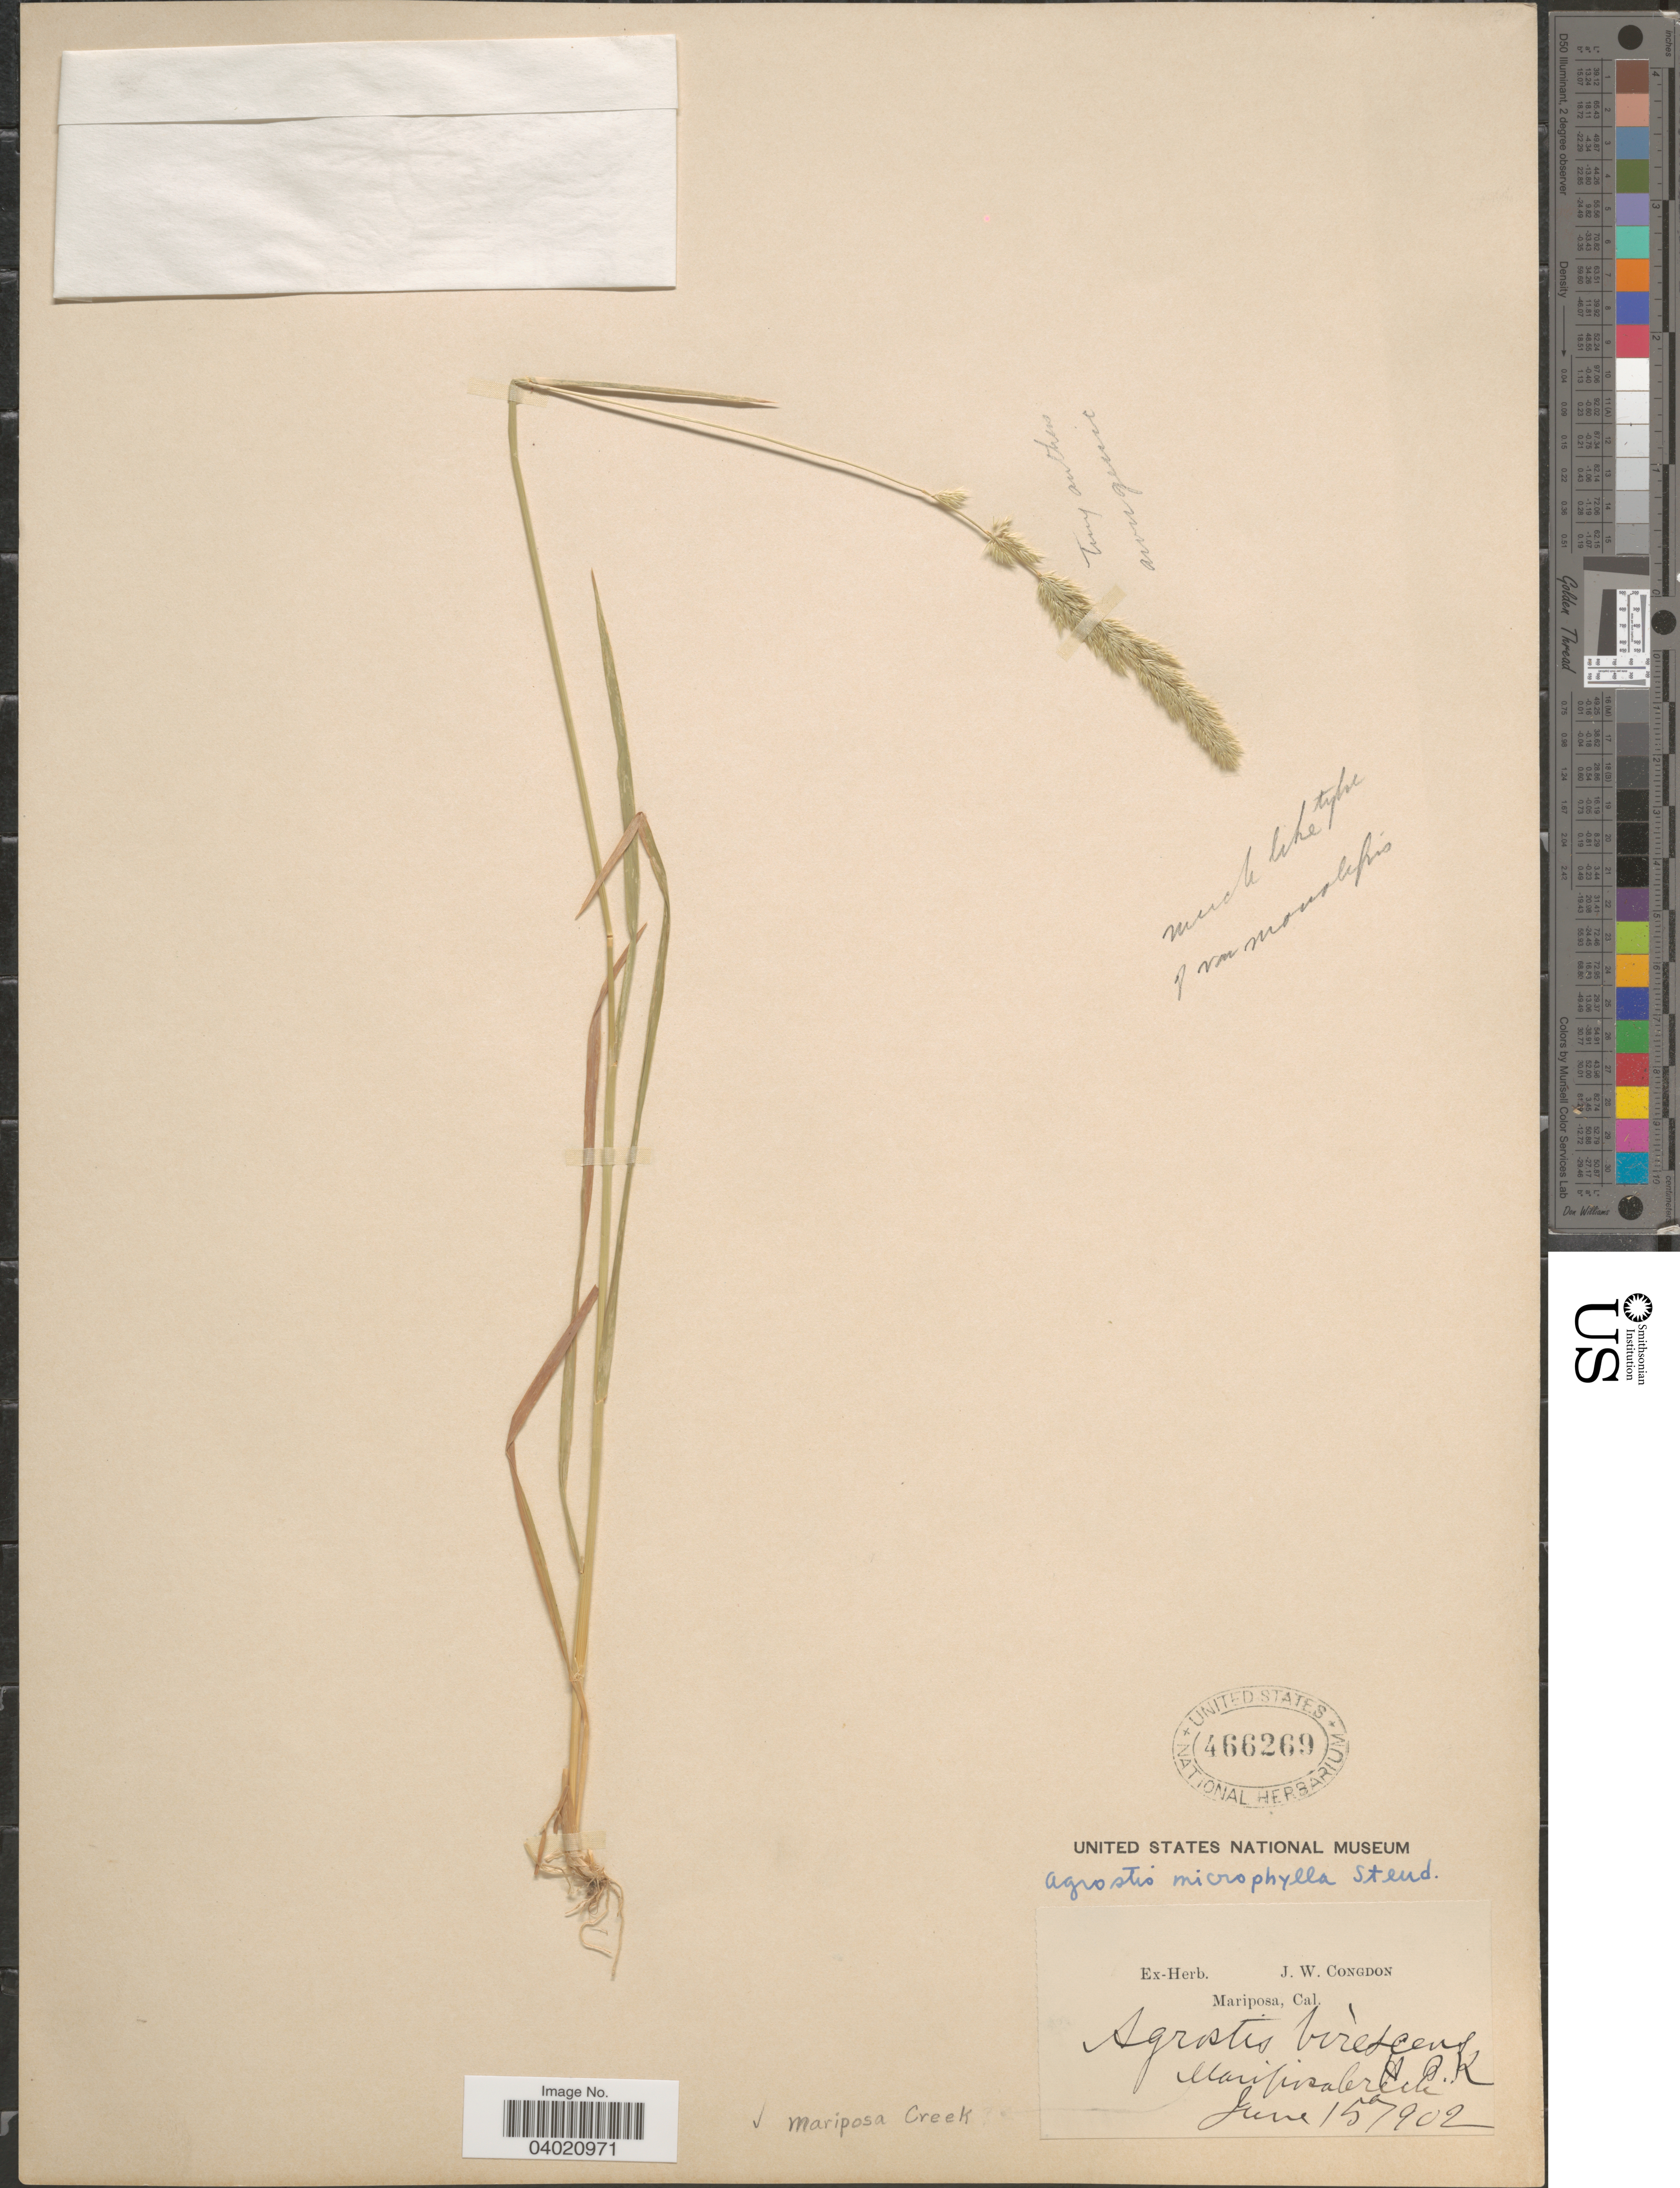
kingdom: Plantae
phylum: Tracheophyta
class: Liliopsida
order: Poales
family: Poaceae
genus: Agrostis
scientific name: Agrostis microphylla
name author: Steud.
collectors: J. W. Congdon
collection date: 1902-06-15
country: United States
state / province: California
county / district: Mariposa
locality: Mariposa Creek.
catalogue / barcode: US 466269